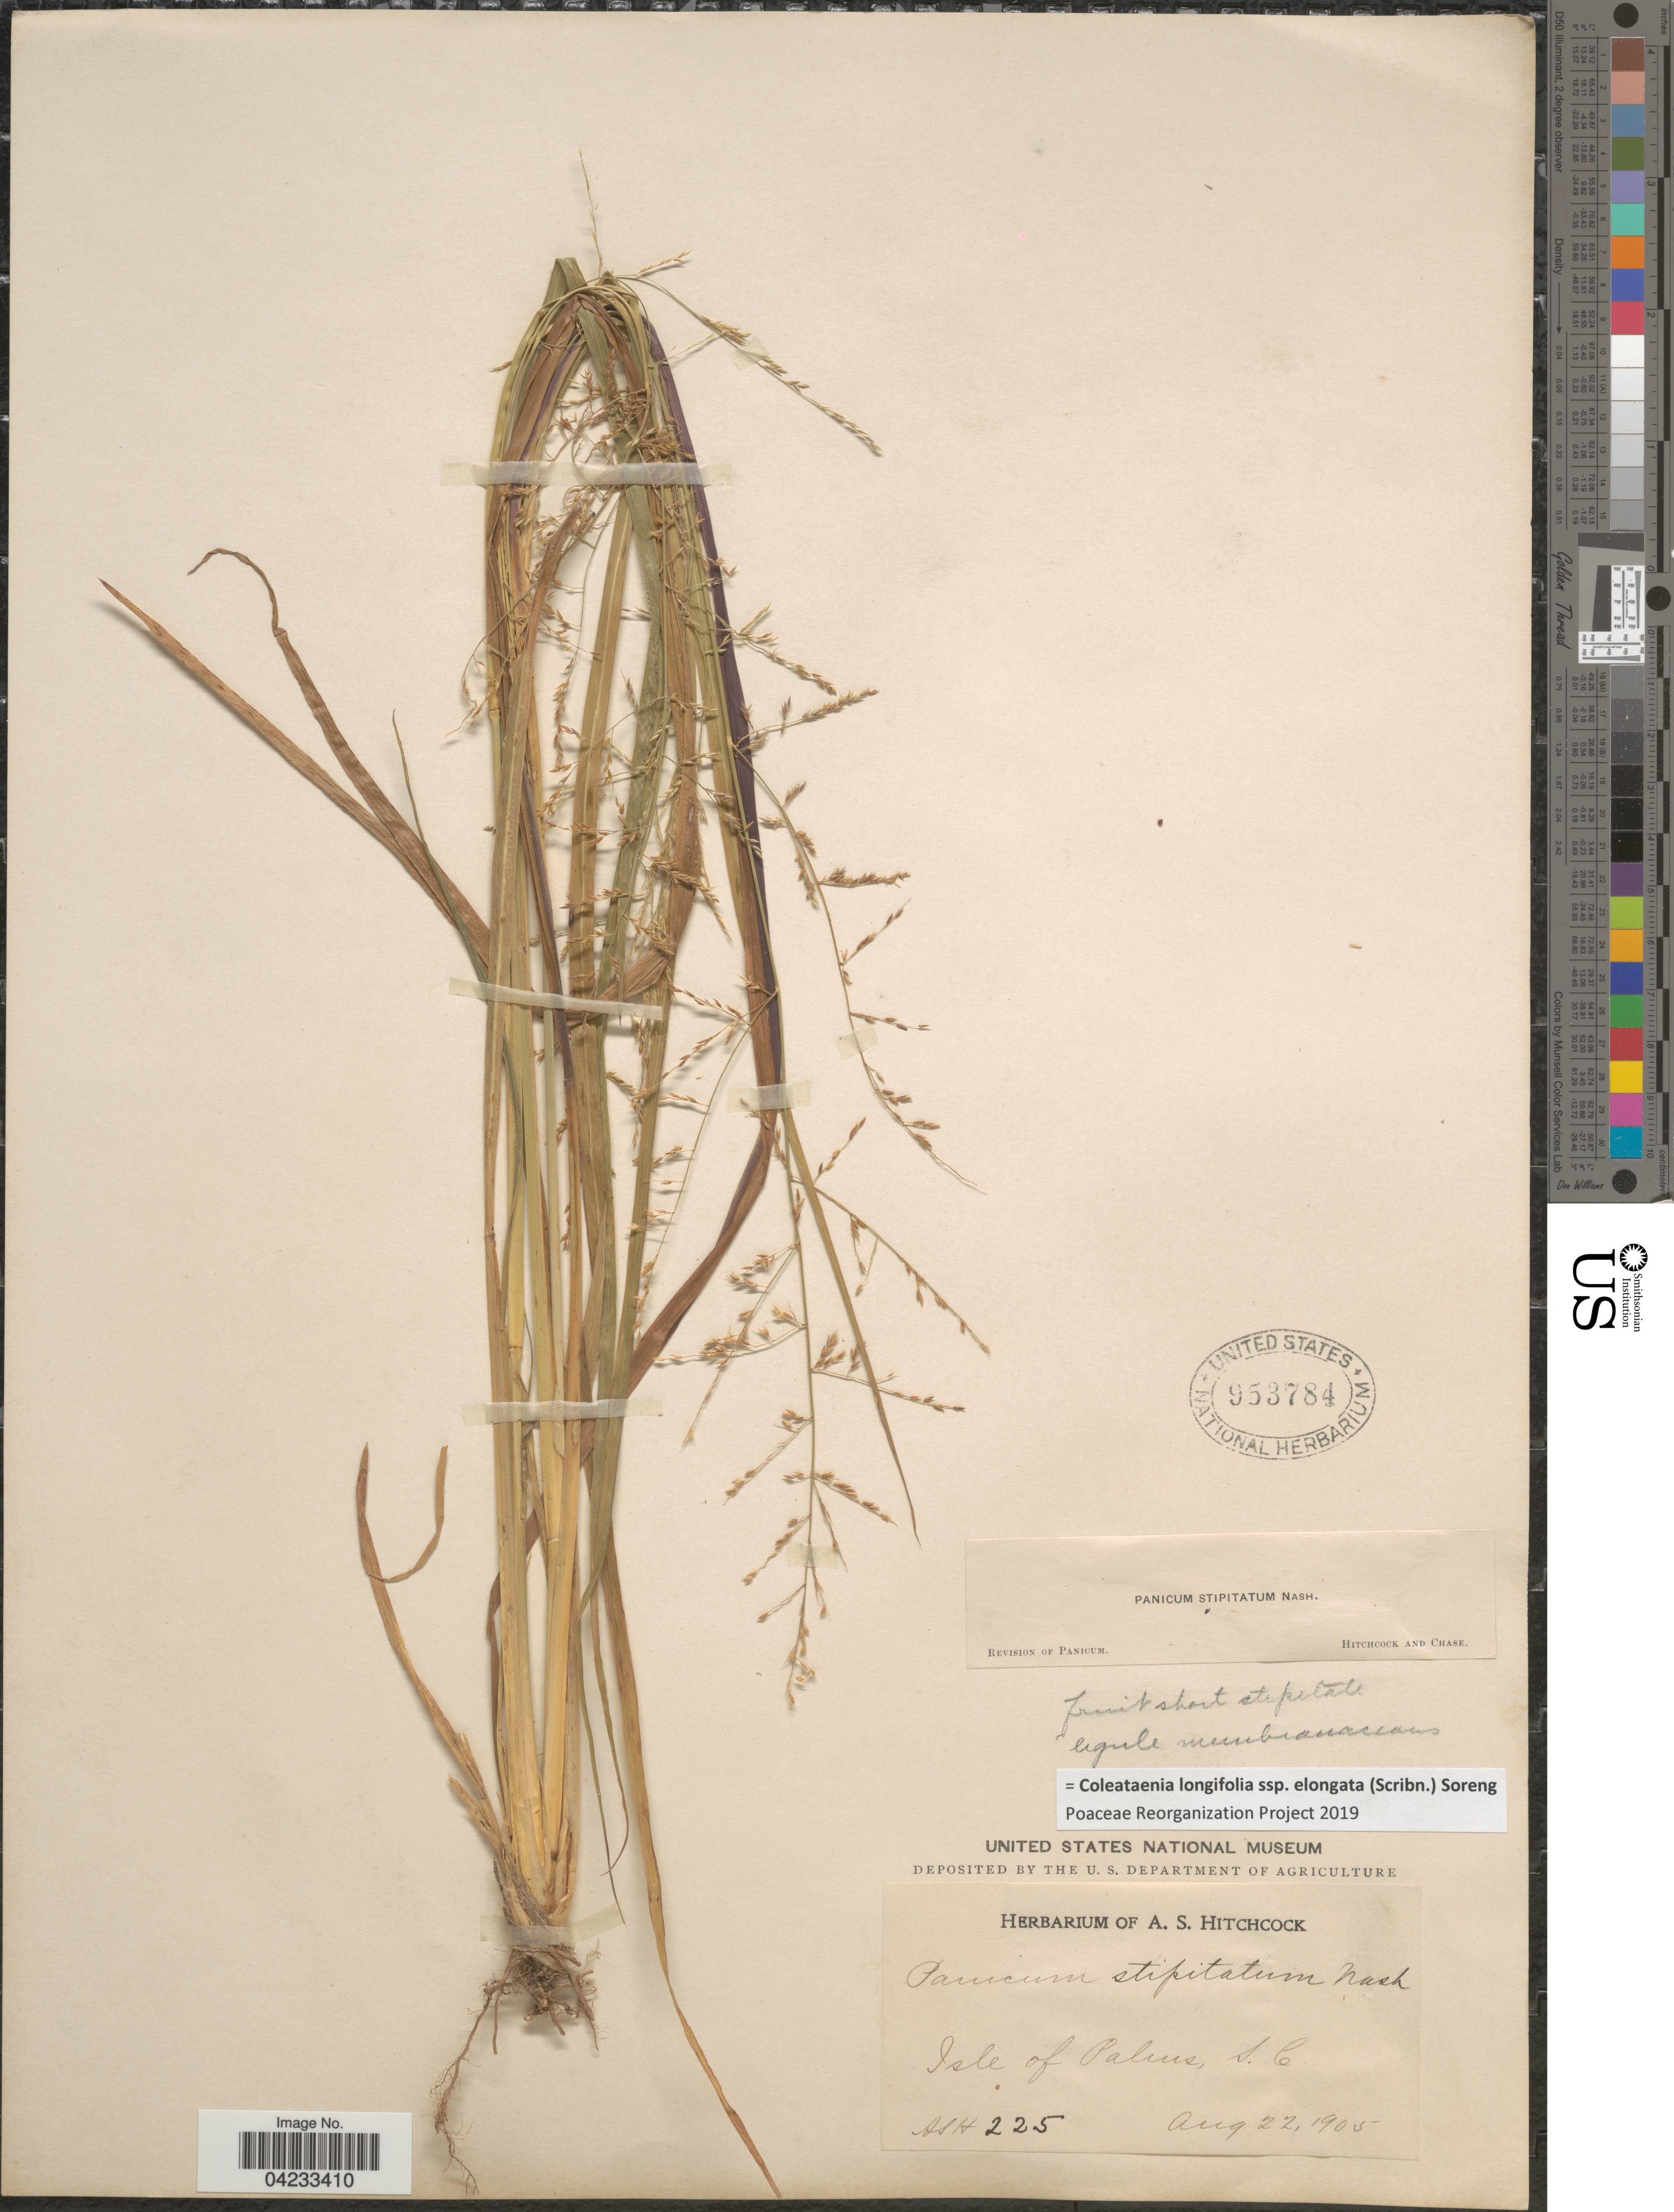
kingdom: Plantae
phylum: Tracheophyta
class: Liliopsida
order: Poales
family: Poaceae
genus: Coleataenia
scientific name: Coleataenia longifolia subsp. elongata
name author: (Scribn.) Soreng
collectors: A. S. Hitchcock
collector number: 225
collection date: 1905-08-22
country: United States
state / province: South Carolina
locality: Isle of Palms.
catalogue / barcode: US 953784